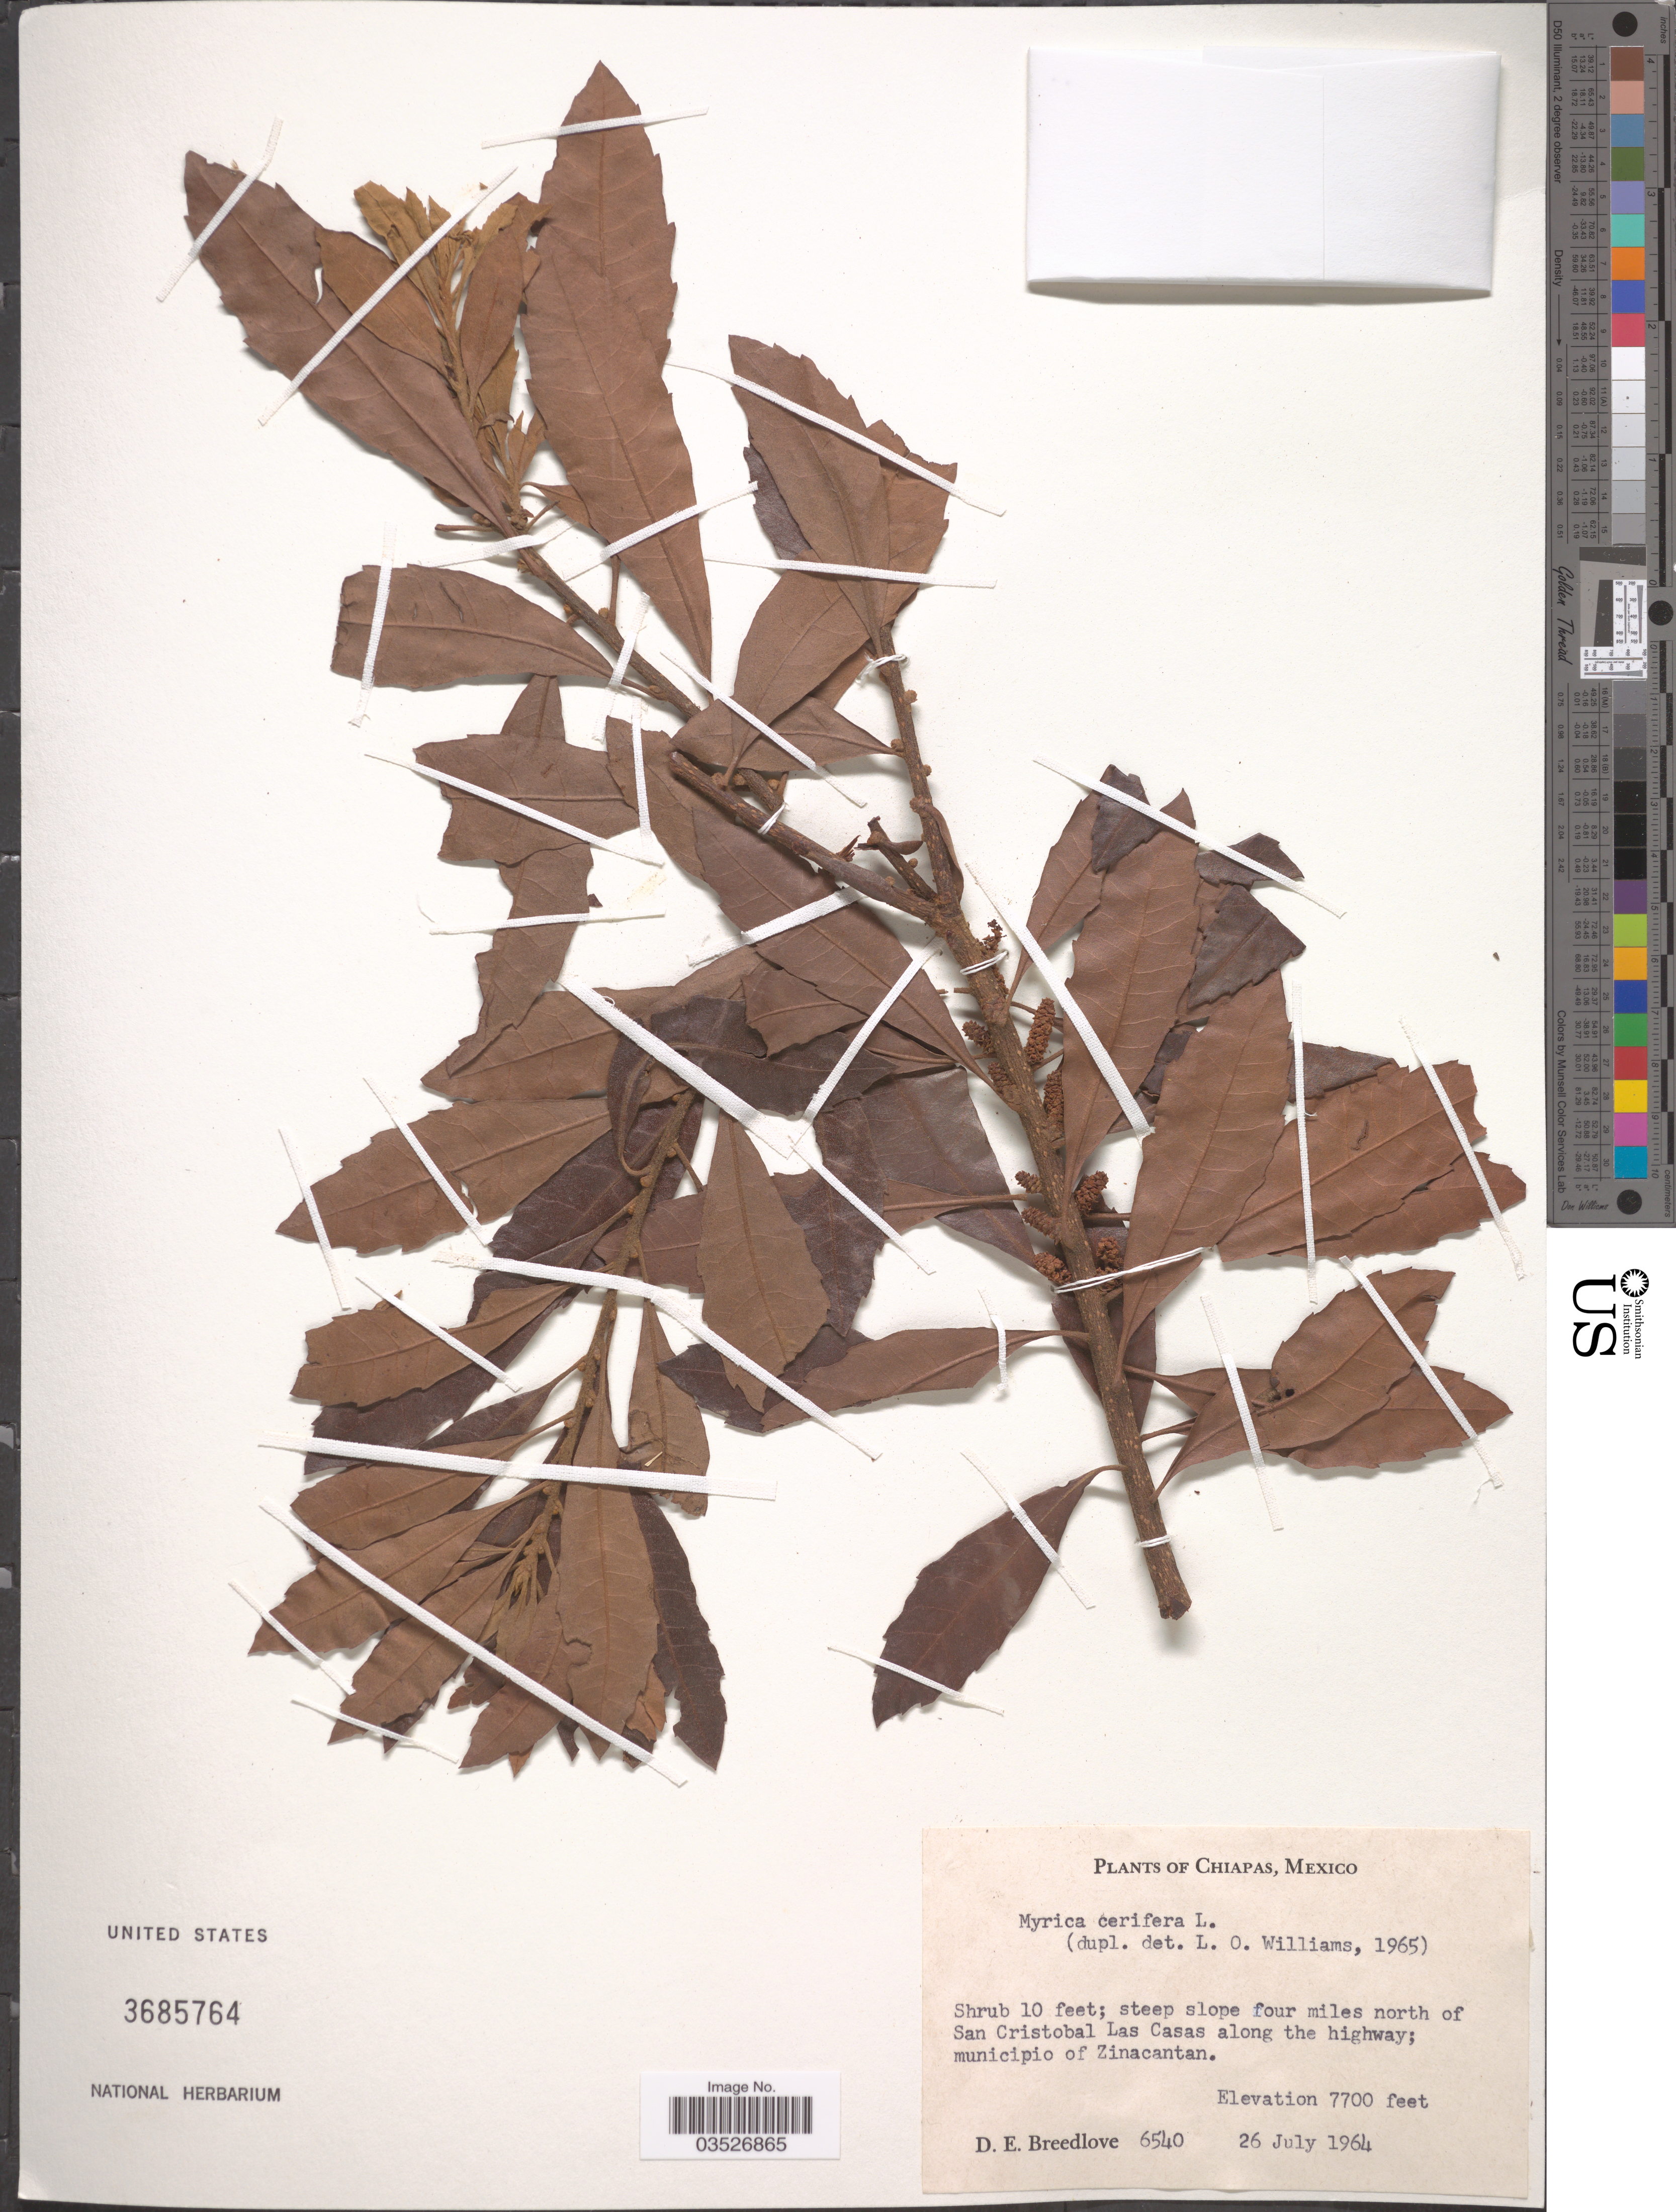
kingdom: Plantae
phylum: Tracheophyta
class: Magnoliopsida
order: Fagales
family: Myricaceae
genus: Morella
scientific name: Morella cerifera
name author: (L.) Small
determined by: Strong, M. T., (US), Smithsonian Institution - National Museum of Natural History (UNITED STATES)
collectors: D. E. Breedlove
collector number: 6540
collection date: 1964-07-26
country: Mexico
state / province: Chiapas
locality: Steep slope four miles north of San Cristobal Las Casas along the highway; municipio of Zinacantan.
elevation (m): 2347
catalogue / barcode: US 3685764